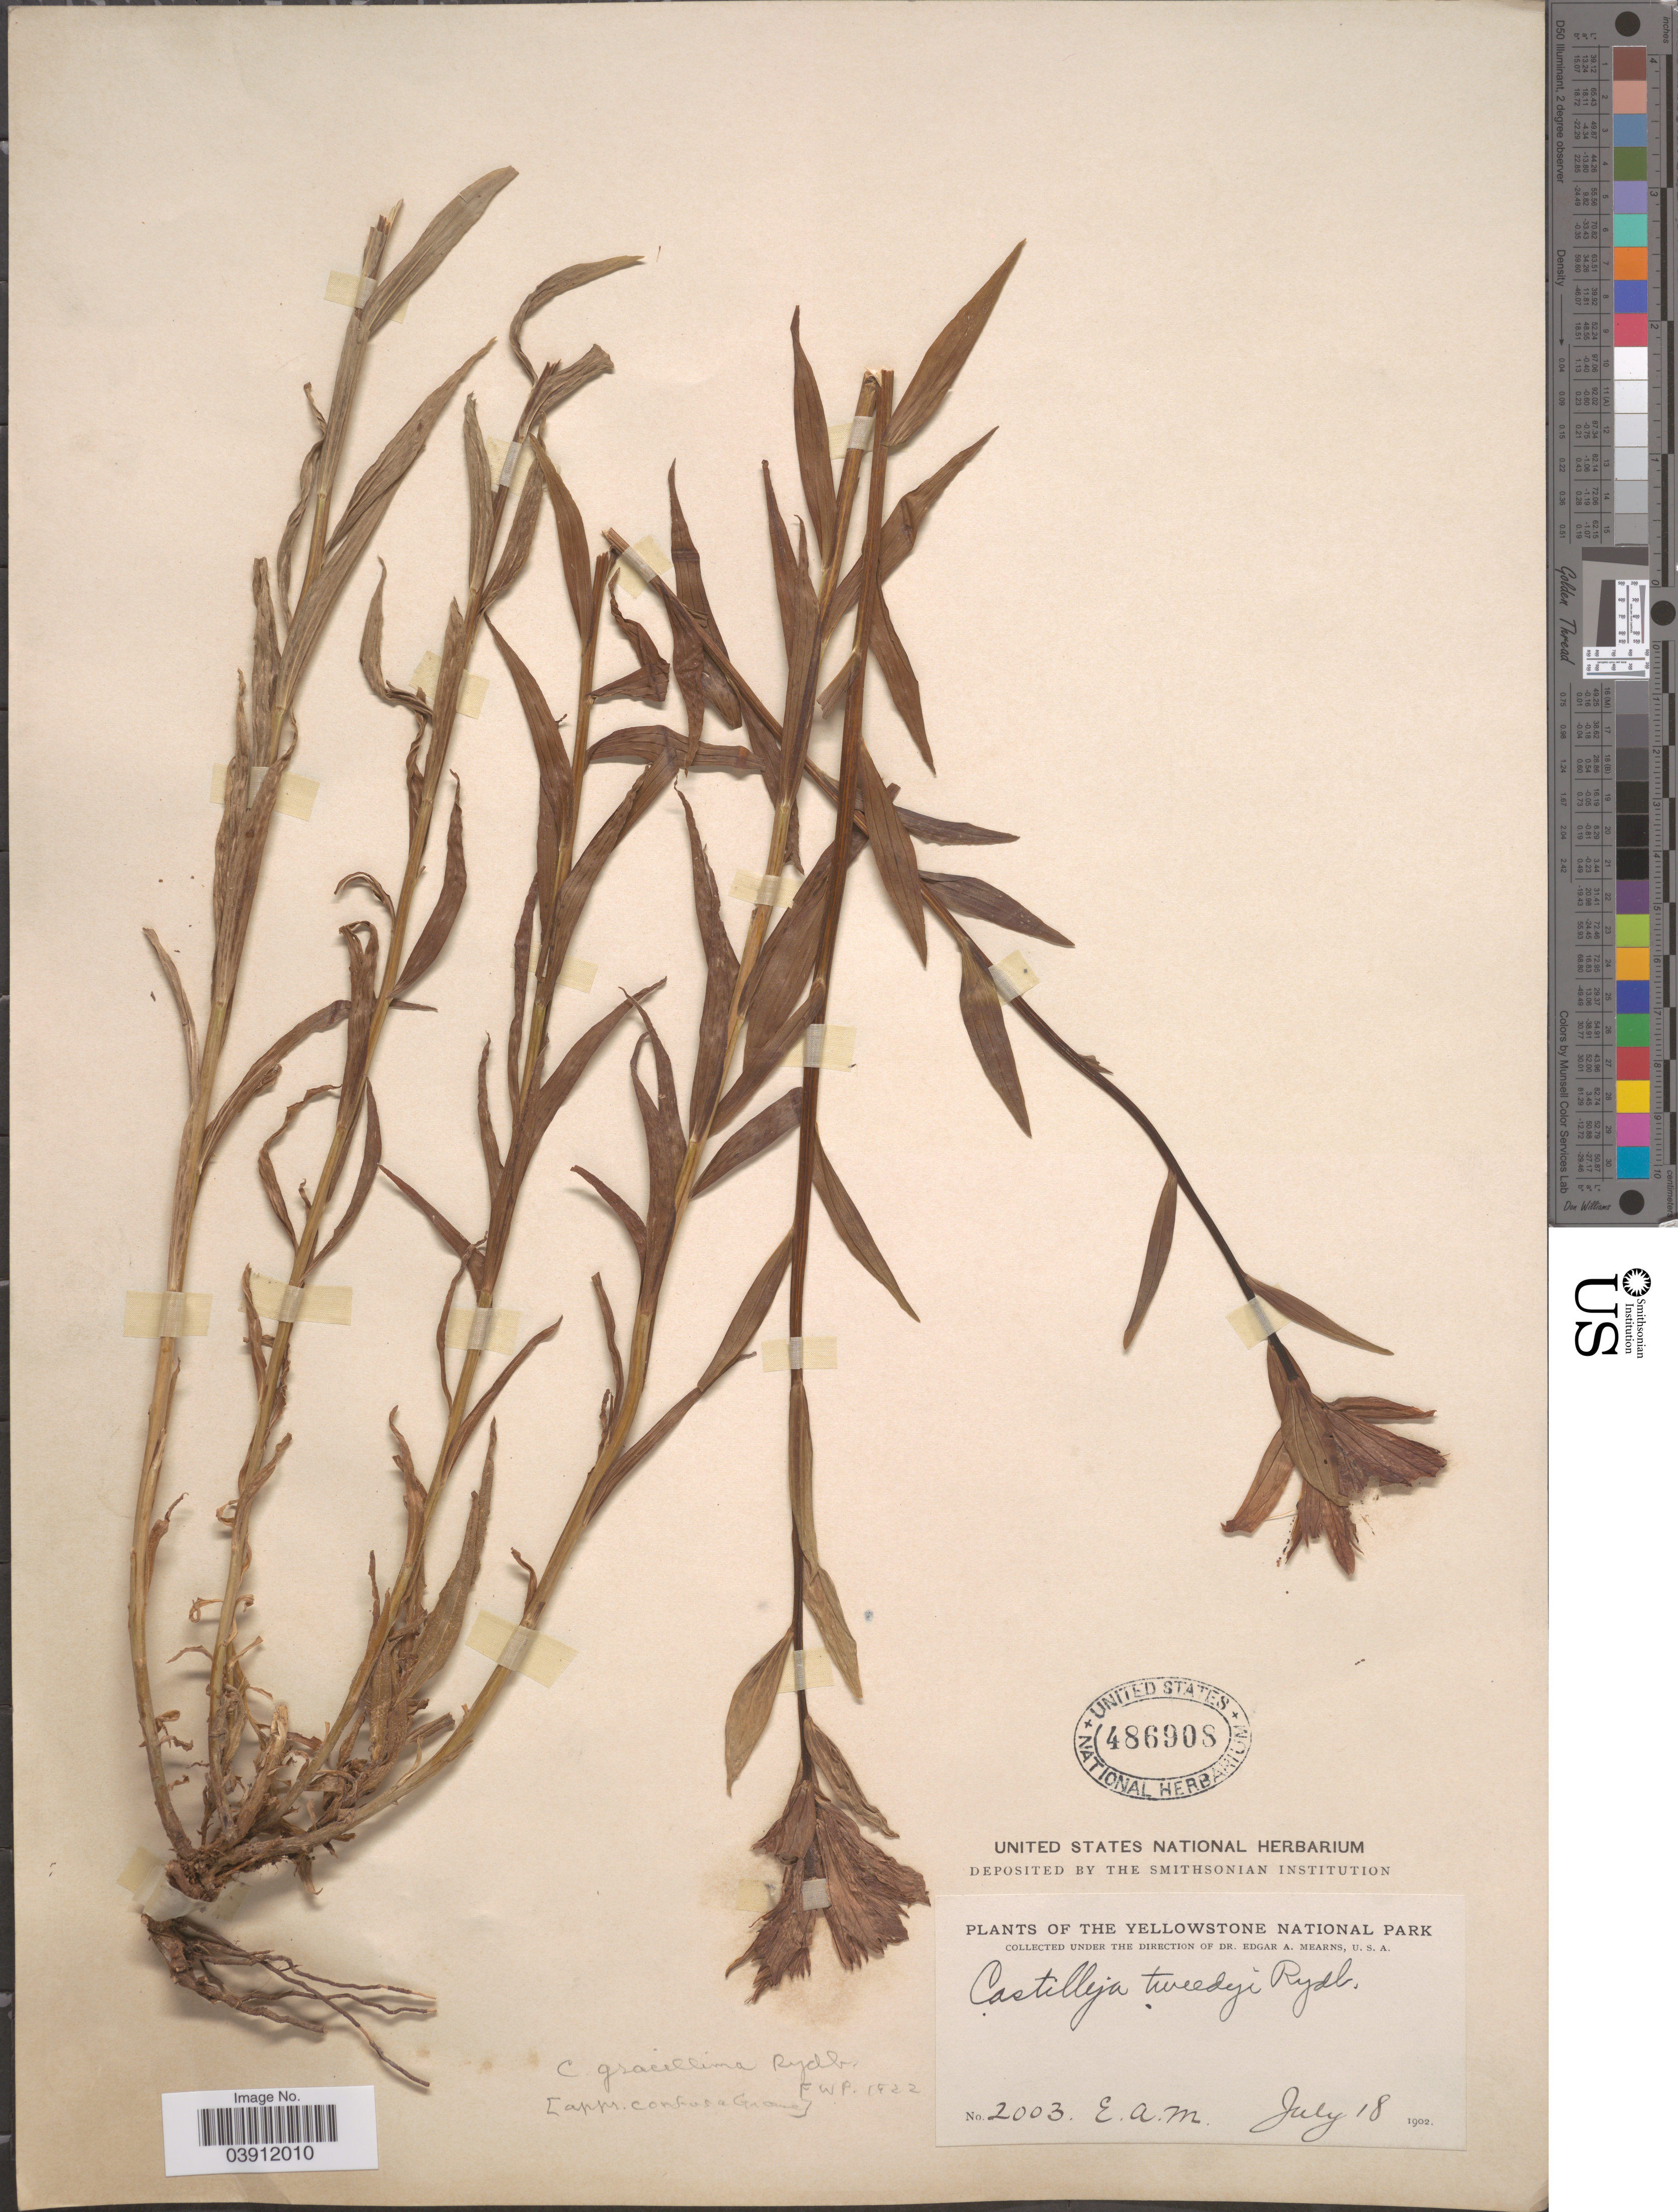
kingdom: Plantae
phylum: Tracheophyta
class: Magnoliopsida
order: Lamiales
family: Orobanchaceae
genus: Castilleja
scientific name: Castilleja gracillima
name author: Rydb.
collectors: E. A. Mearns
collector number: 2003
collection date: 1902-07-18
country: United States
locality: The Yellowstone National Park.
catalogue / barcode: US 486908